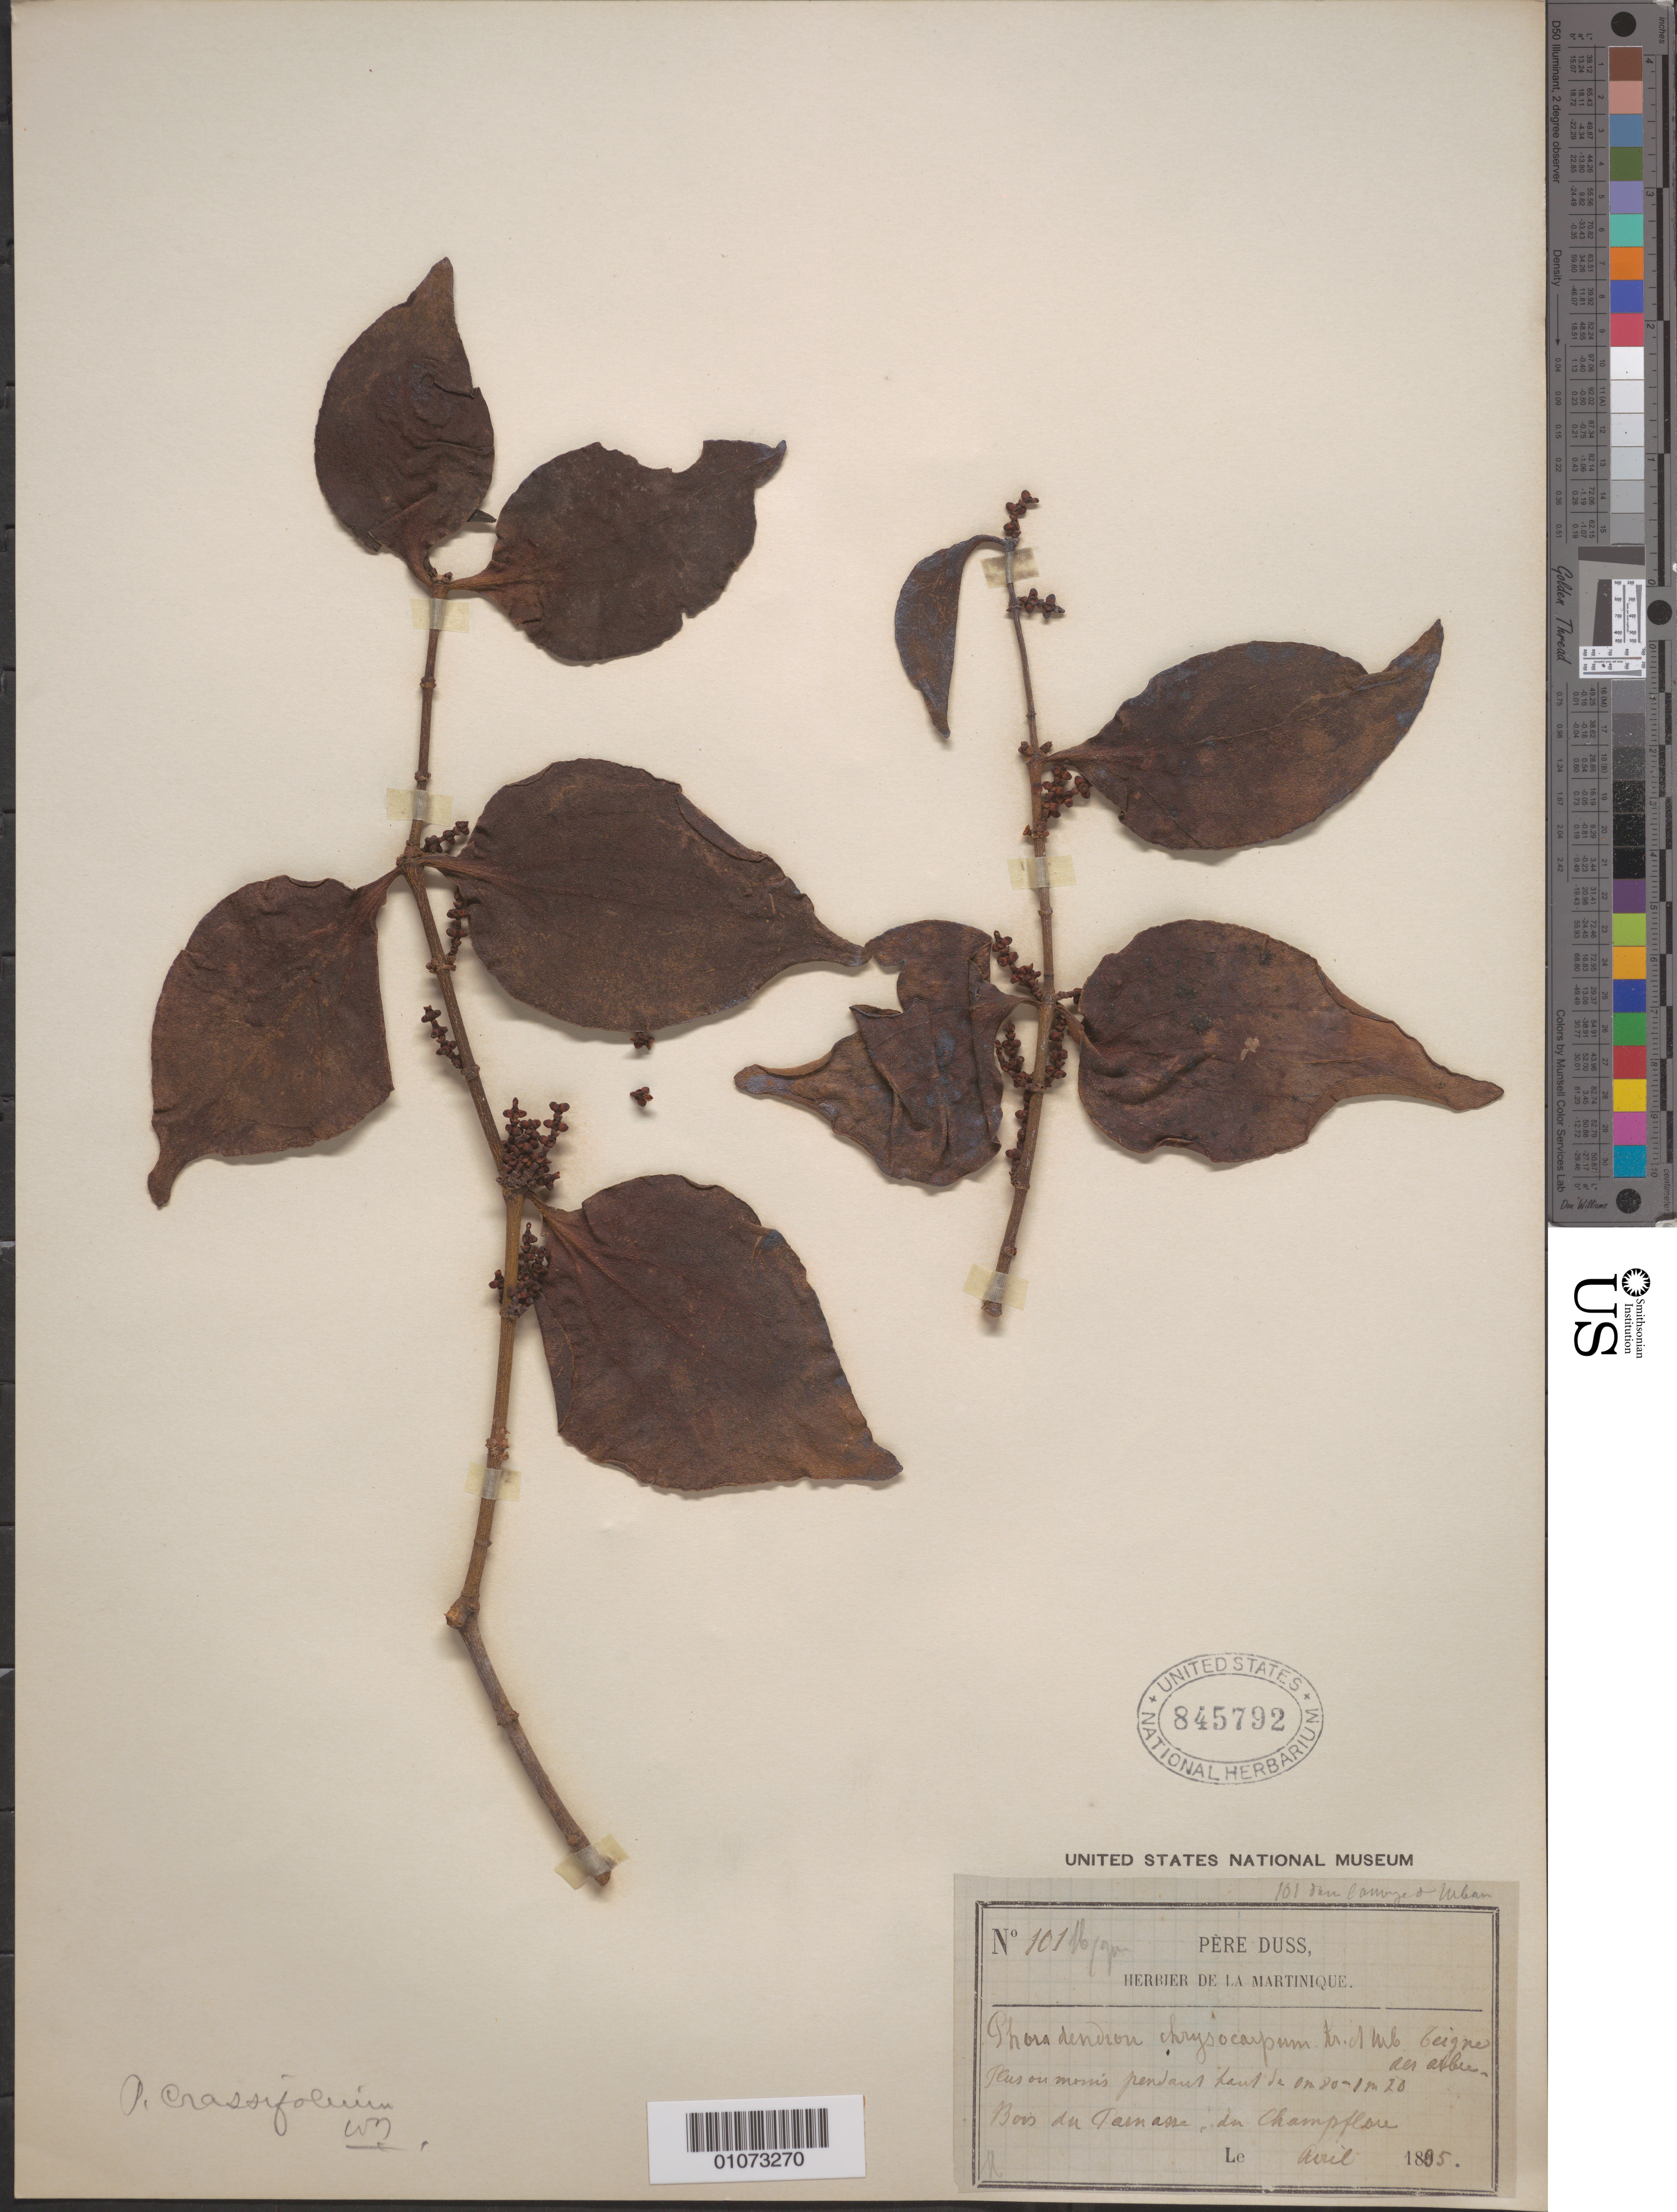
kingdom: Plantae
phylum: Tracheophyta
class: Magnoliopsida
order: Santalales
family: Viscaceae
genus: Phoradendron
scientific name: Phoradendron crassifolium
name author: (Pohl ex DC.) Eichler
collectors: Père Duss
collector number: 101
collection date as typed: Apr 1895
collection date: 1895-04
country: Martinique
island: Martinique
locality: Bois du Tamasse, du Champflore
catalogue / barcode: US 845792